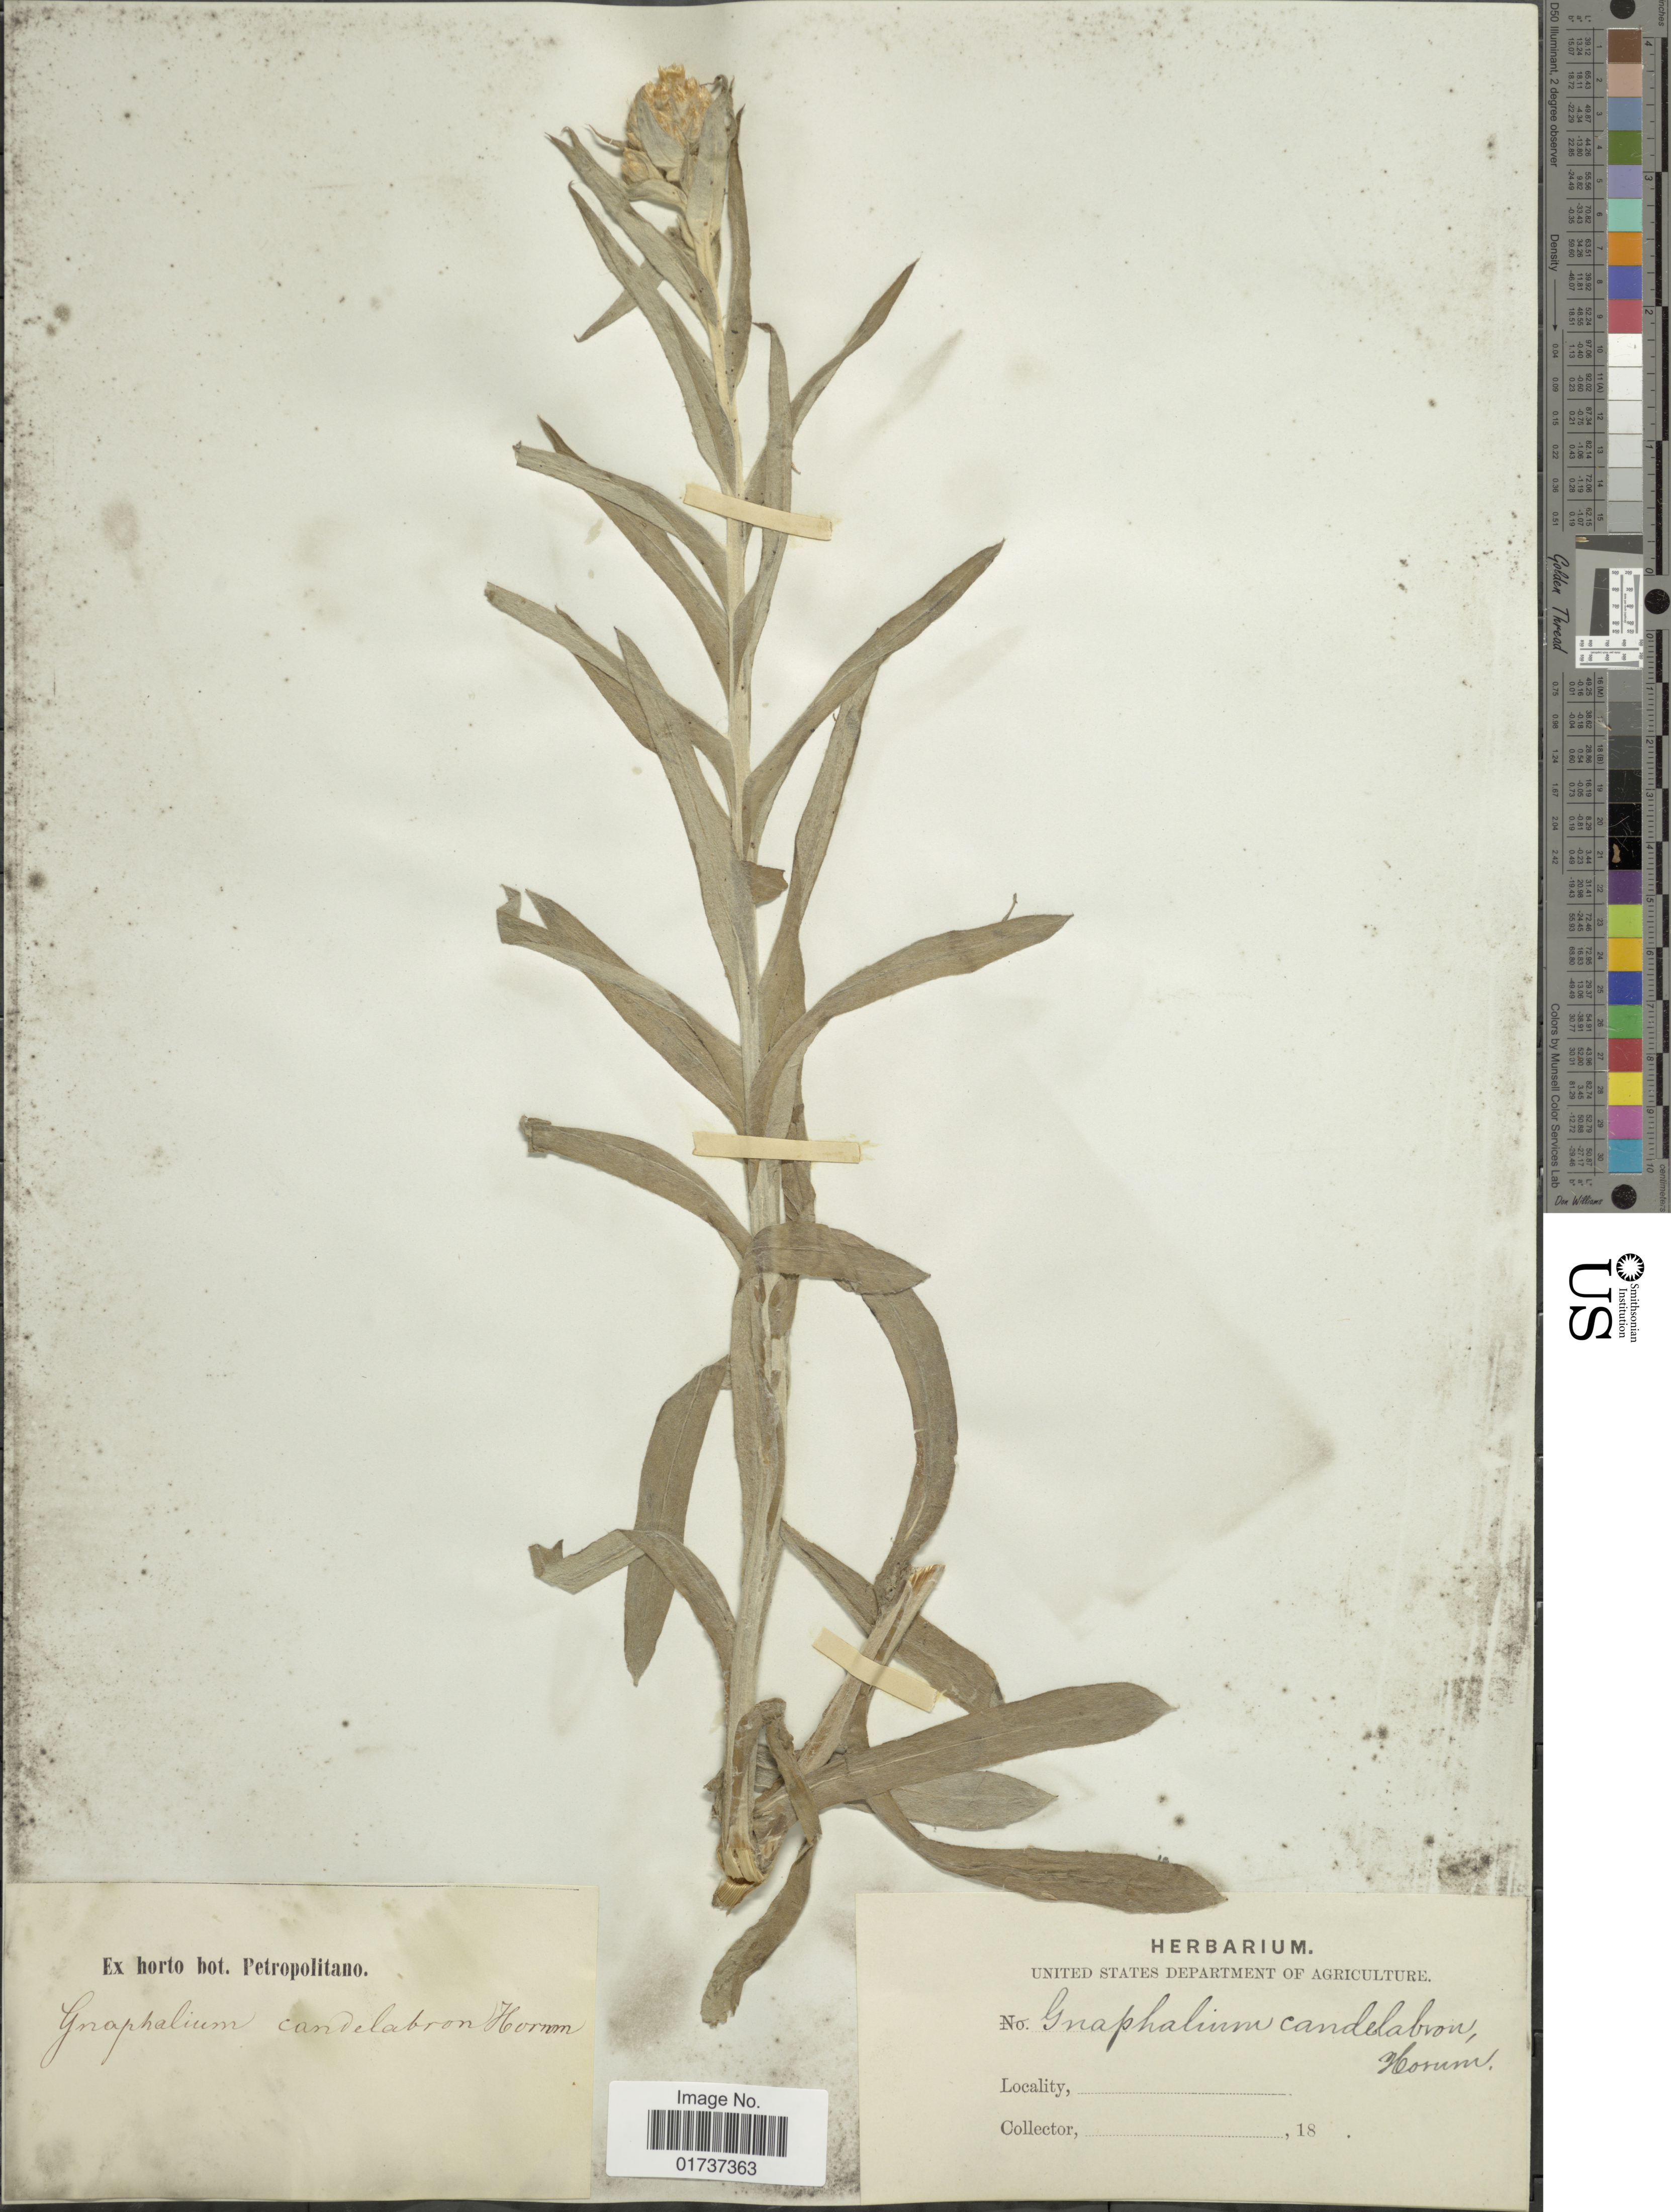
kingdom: Plantae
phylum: Tracheophyta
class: Magnoliopsida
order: Asterales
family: Asteraceae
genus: Gnaphalium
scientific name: Gnaphalium candelabron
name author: Hornem. & Steud.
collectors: ex Horto Bot. Petropolitano